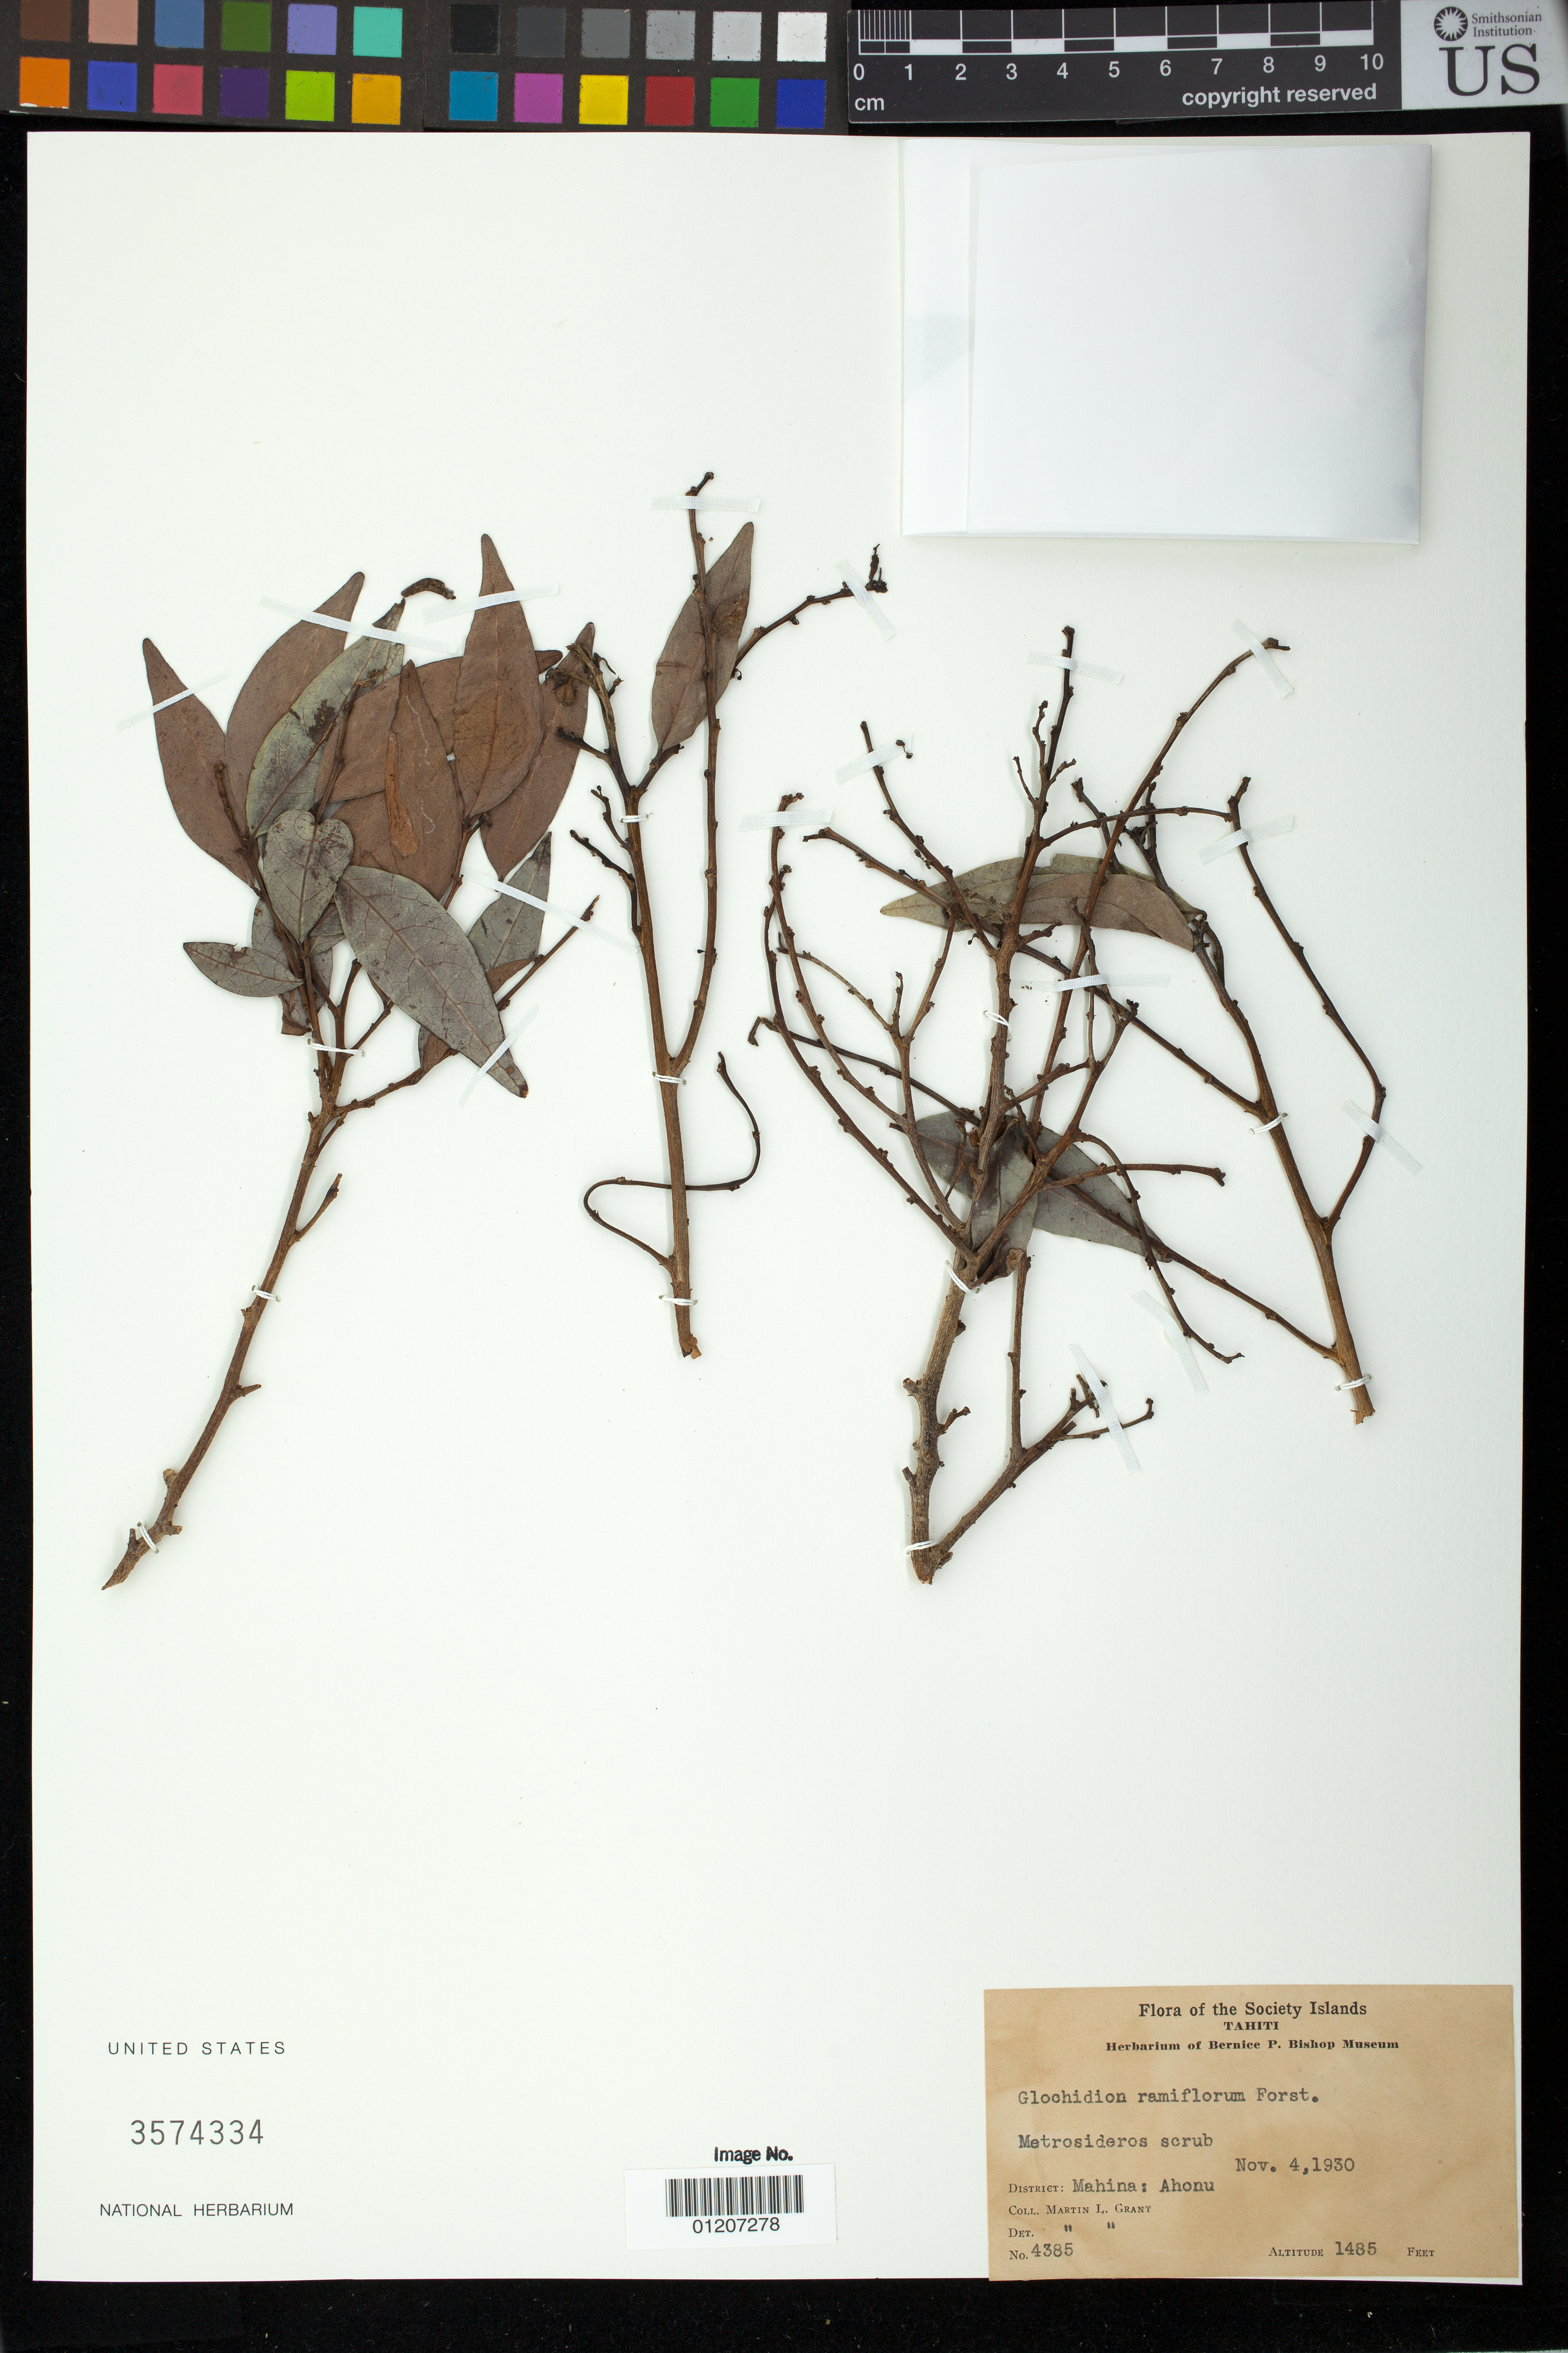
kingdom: Plantae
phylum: Tracheophyta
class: Magnoliopsida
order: Malpighiales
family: Phyllanthaceae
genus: Phyllanthus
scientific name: Phyllanthus ramiflorus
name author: Müll. Arg.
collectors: M. L. Grant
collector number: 4385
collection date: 1930-11-04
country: French Polynesia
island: Tahiti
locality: Mahina: Ahonu.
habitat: Metrosideros scrub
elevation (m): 453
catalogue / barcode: US 3574334